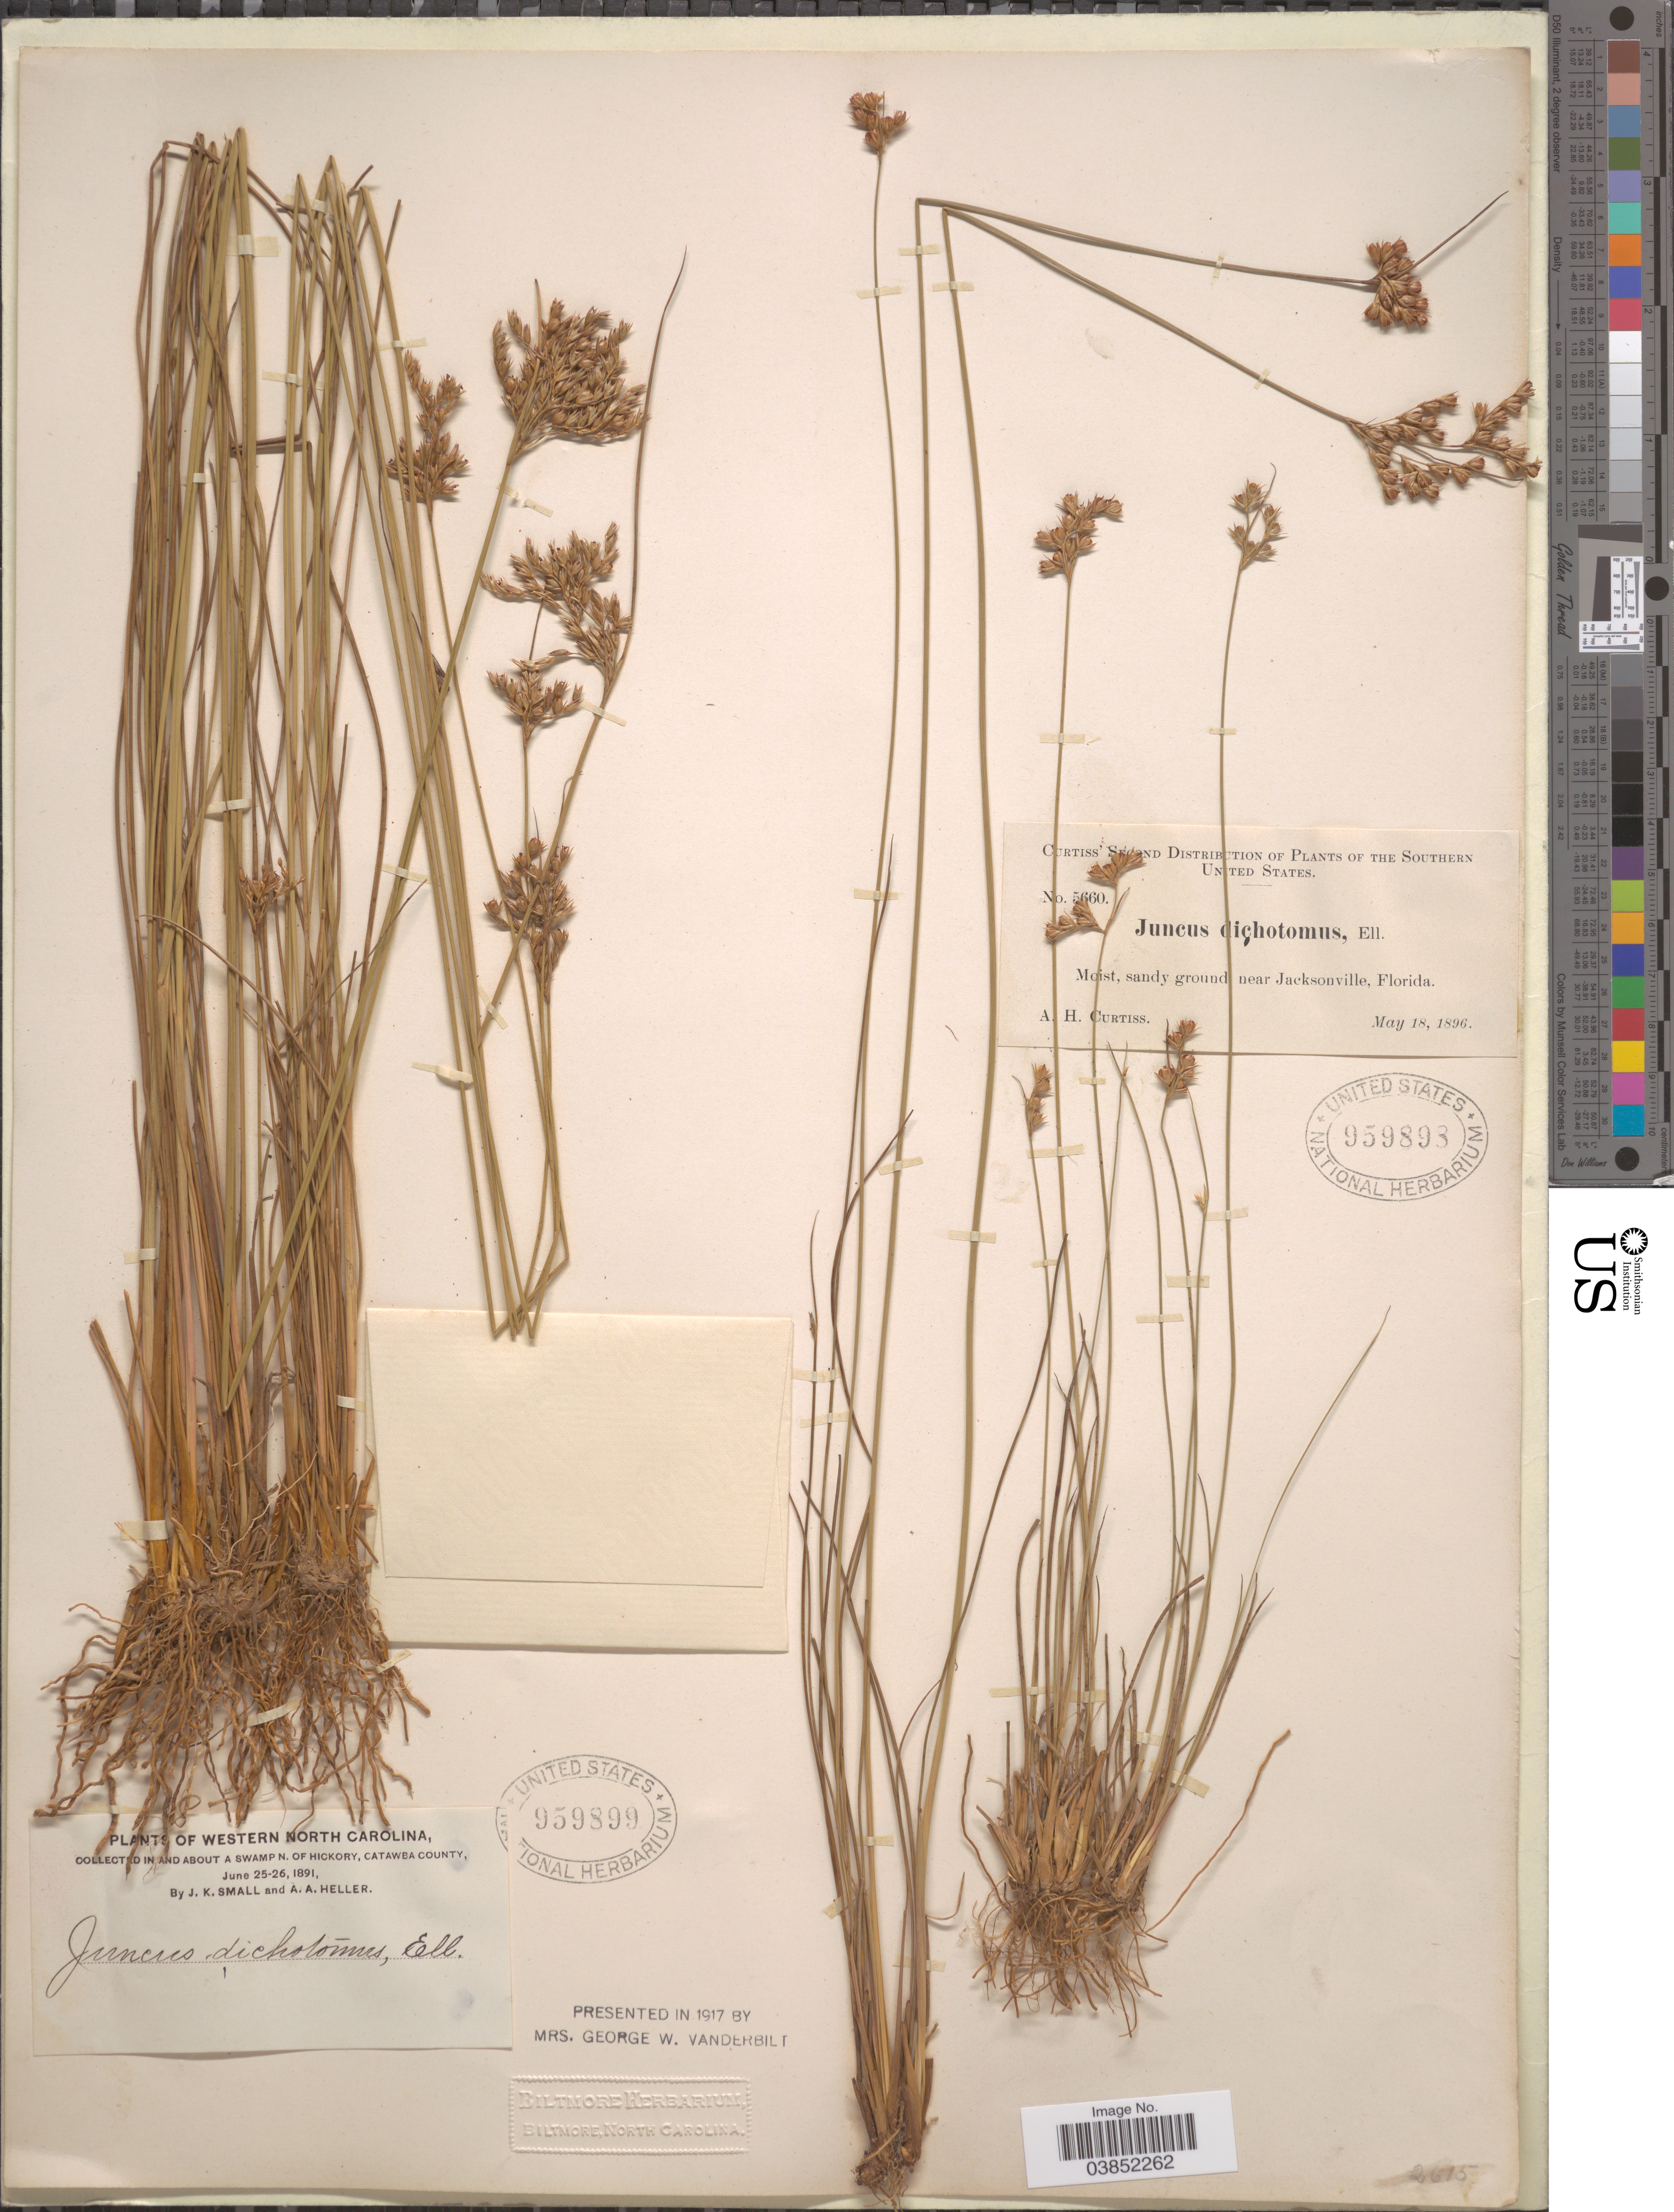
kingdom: Plantae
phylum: Tracheophyta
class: Liliopsida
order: Poales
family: Juncaceae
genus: Juncus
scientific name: Juncus dichotomus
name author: Elliott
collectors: J. K. Small & A. A. Heller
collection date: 1891-06-25/1891-06-26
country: United States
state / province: North Carolina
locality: Western North Carolina, in and about a swamp n. of Hickory, Catawba County.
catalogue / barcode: US 959899